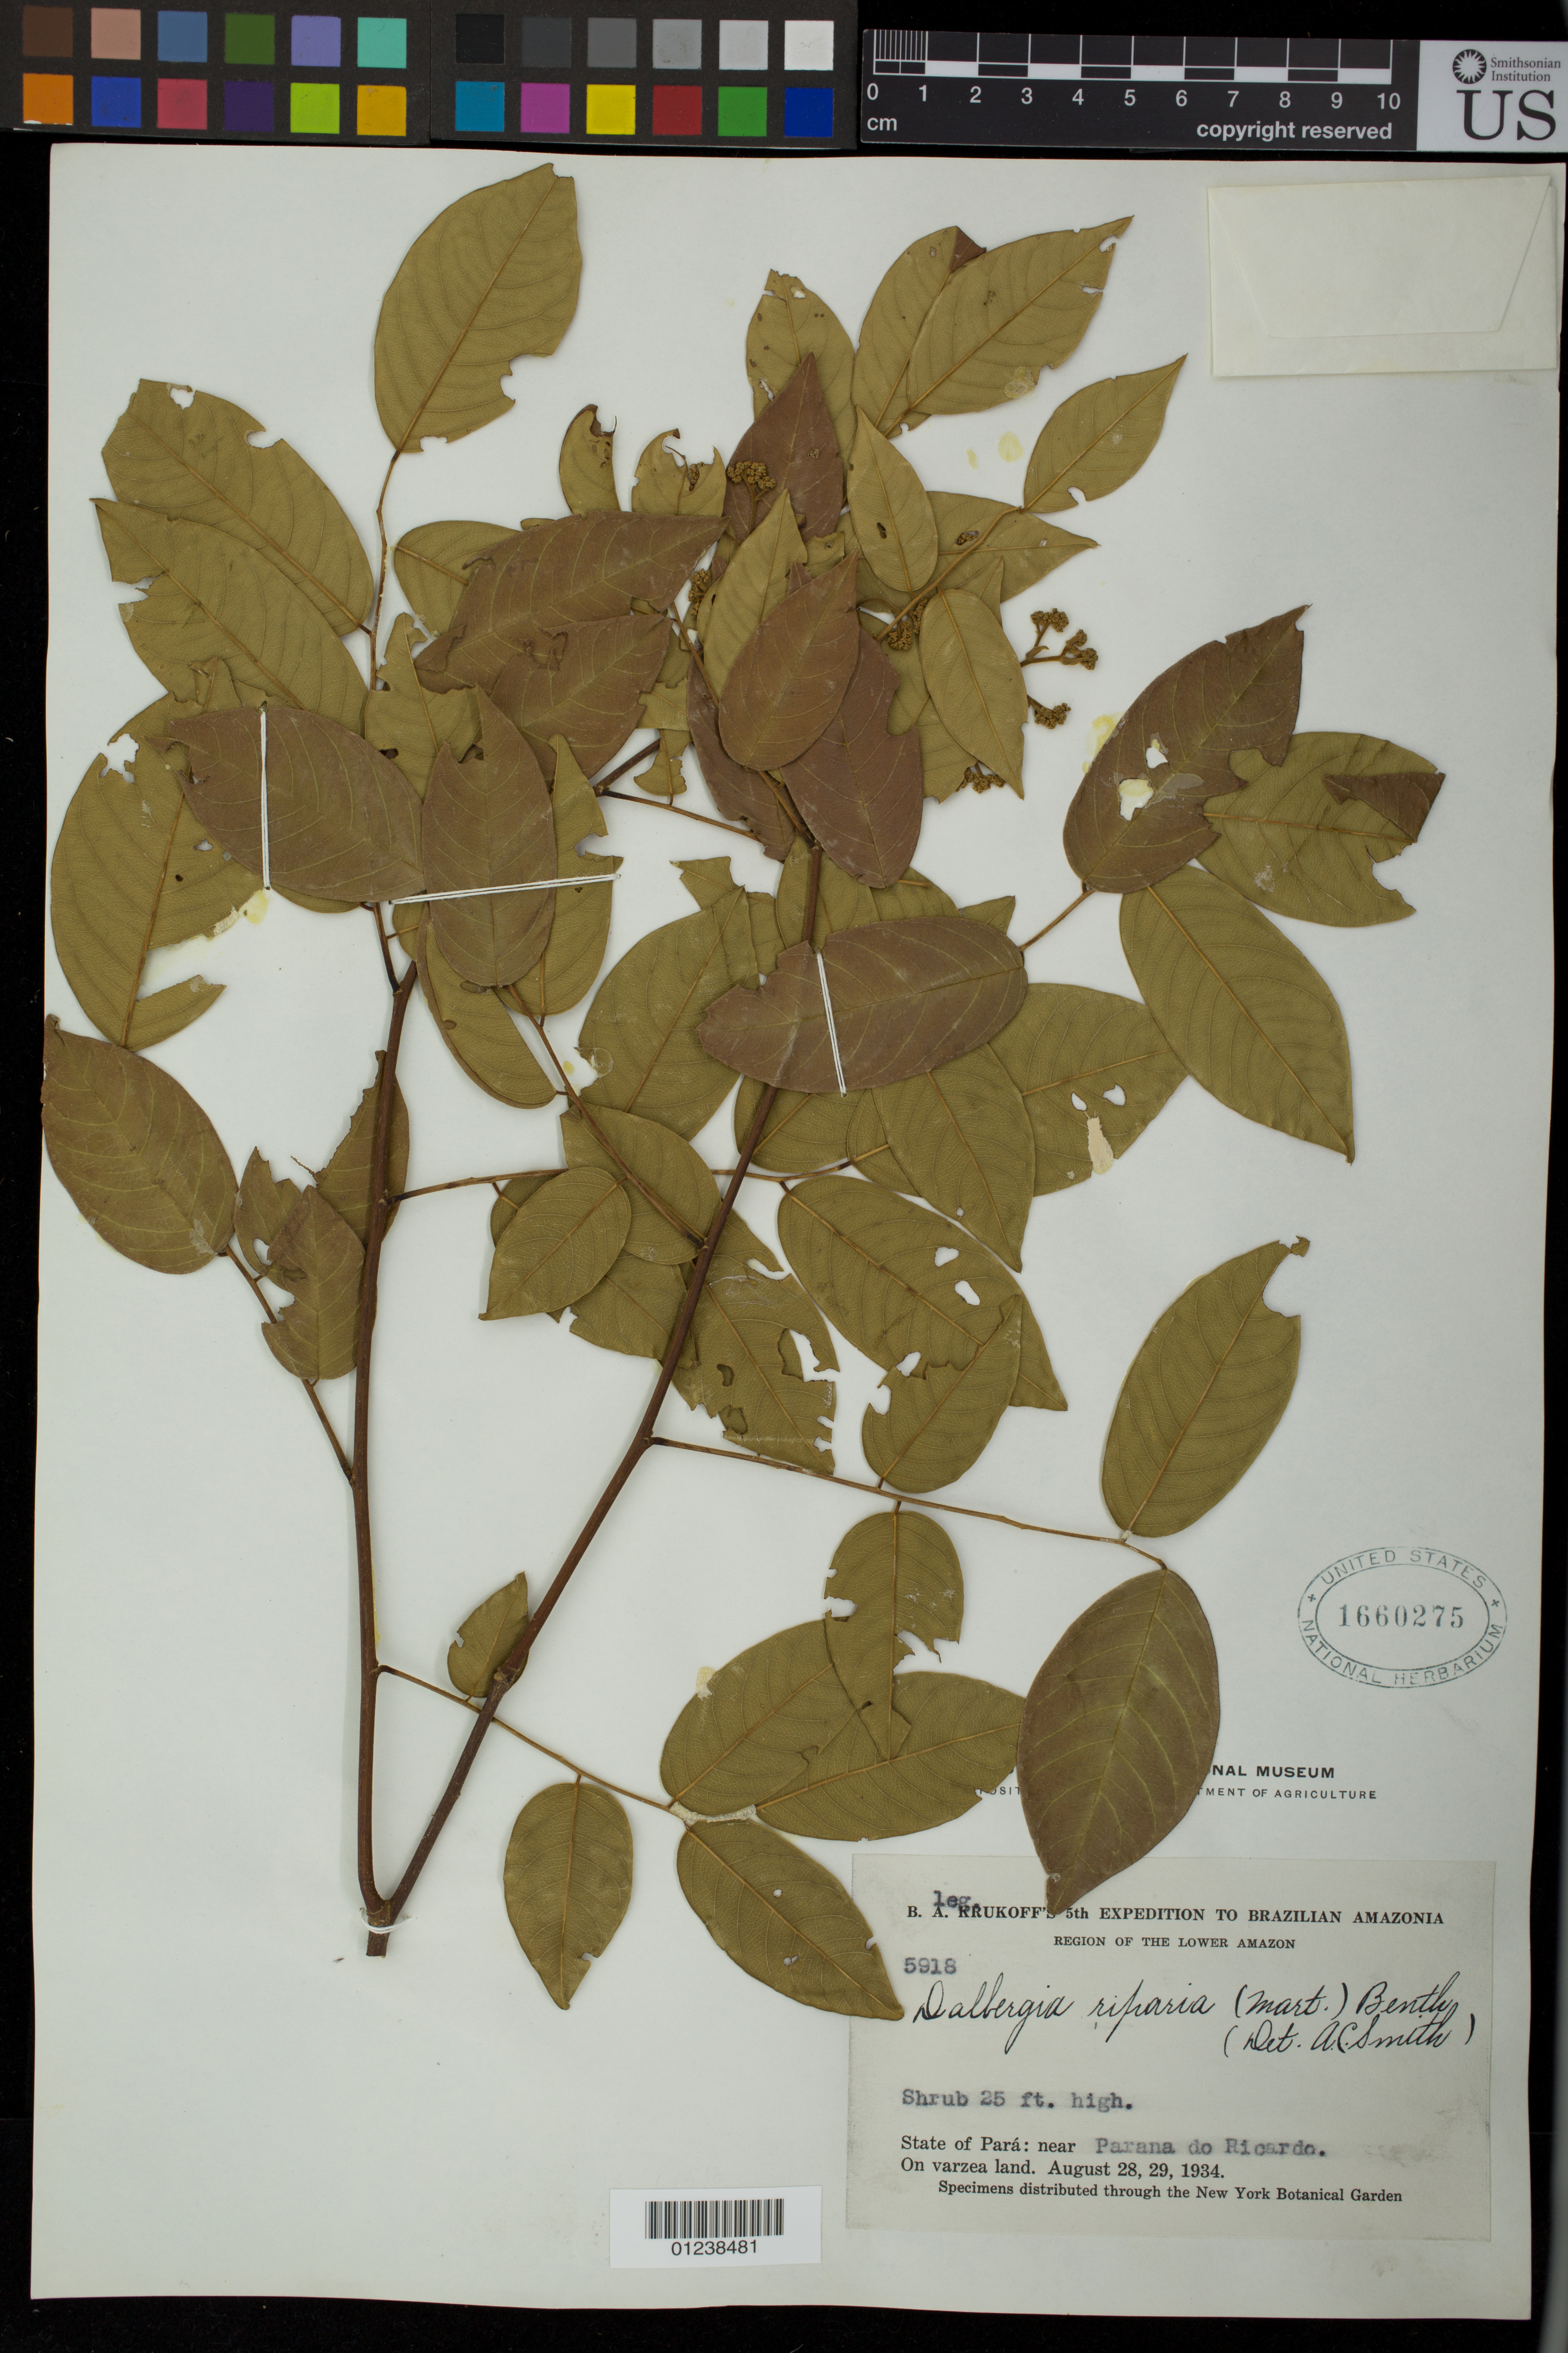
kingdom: Plantae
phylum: Tracheophyta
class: Magnoliopsida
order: Fabales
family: Fabaceae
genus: Dalbergia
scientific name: Dalbergia riparia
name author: (Mart.) Benth.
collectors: B. A. Krukoff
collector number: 5918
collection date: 1934-08-28,1934-08-29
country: Brazil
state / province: Para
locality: near Parana do Ricardo.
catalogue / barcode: US 1660275